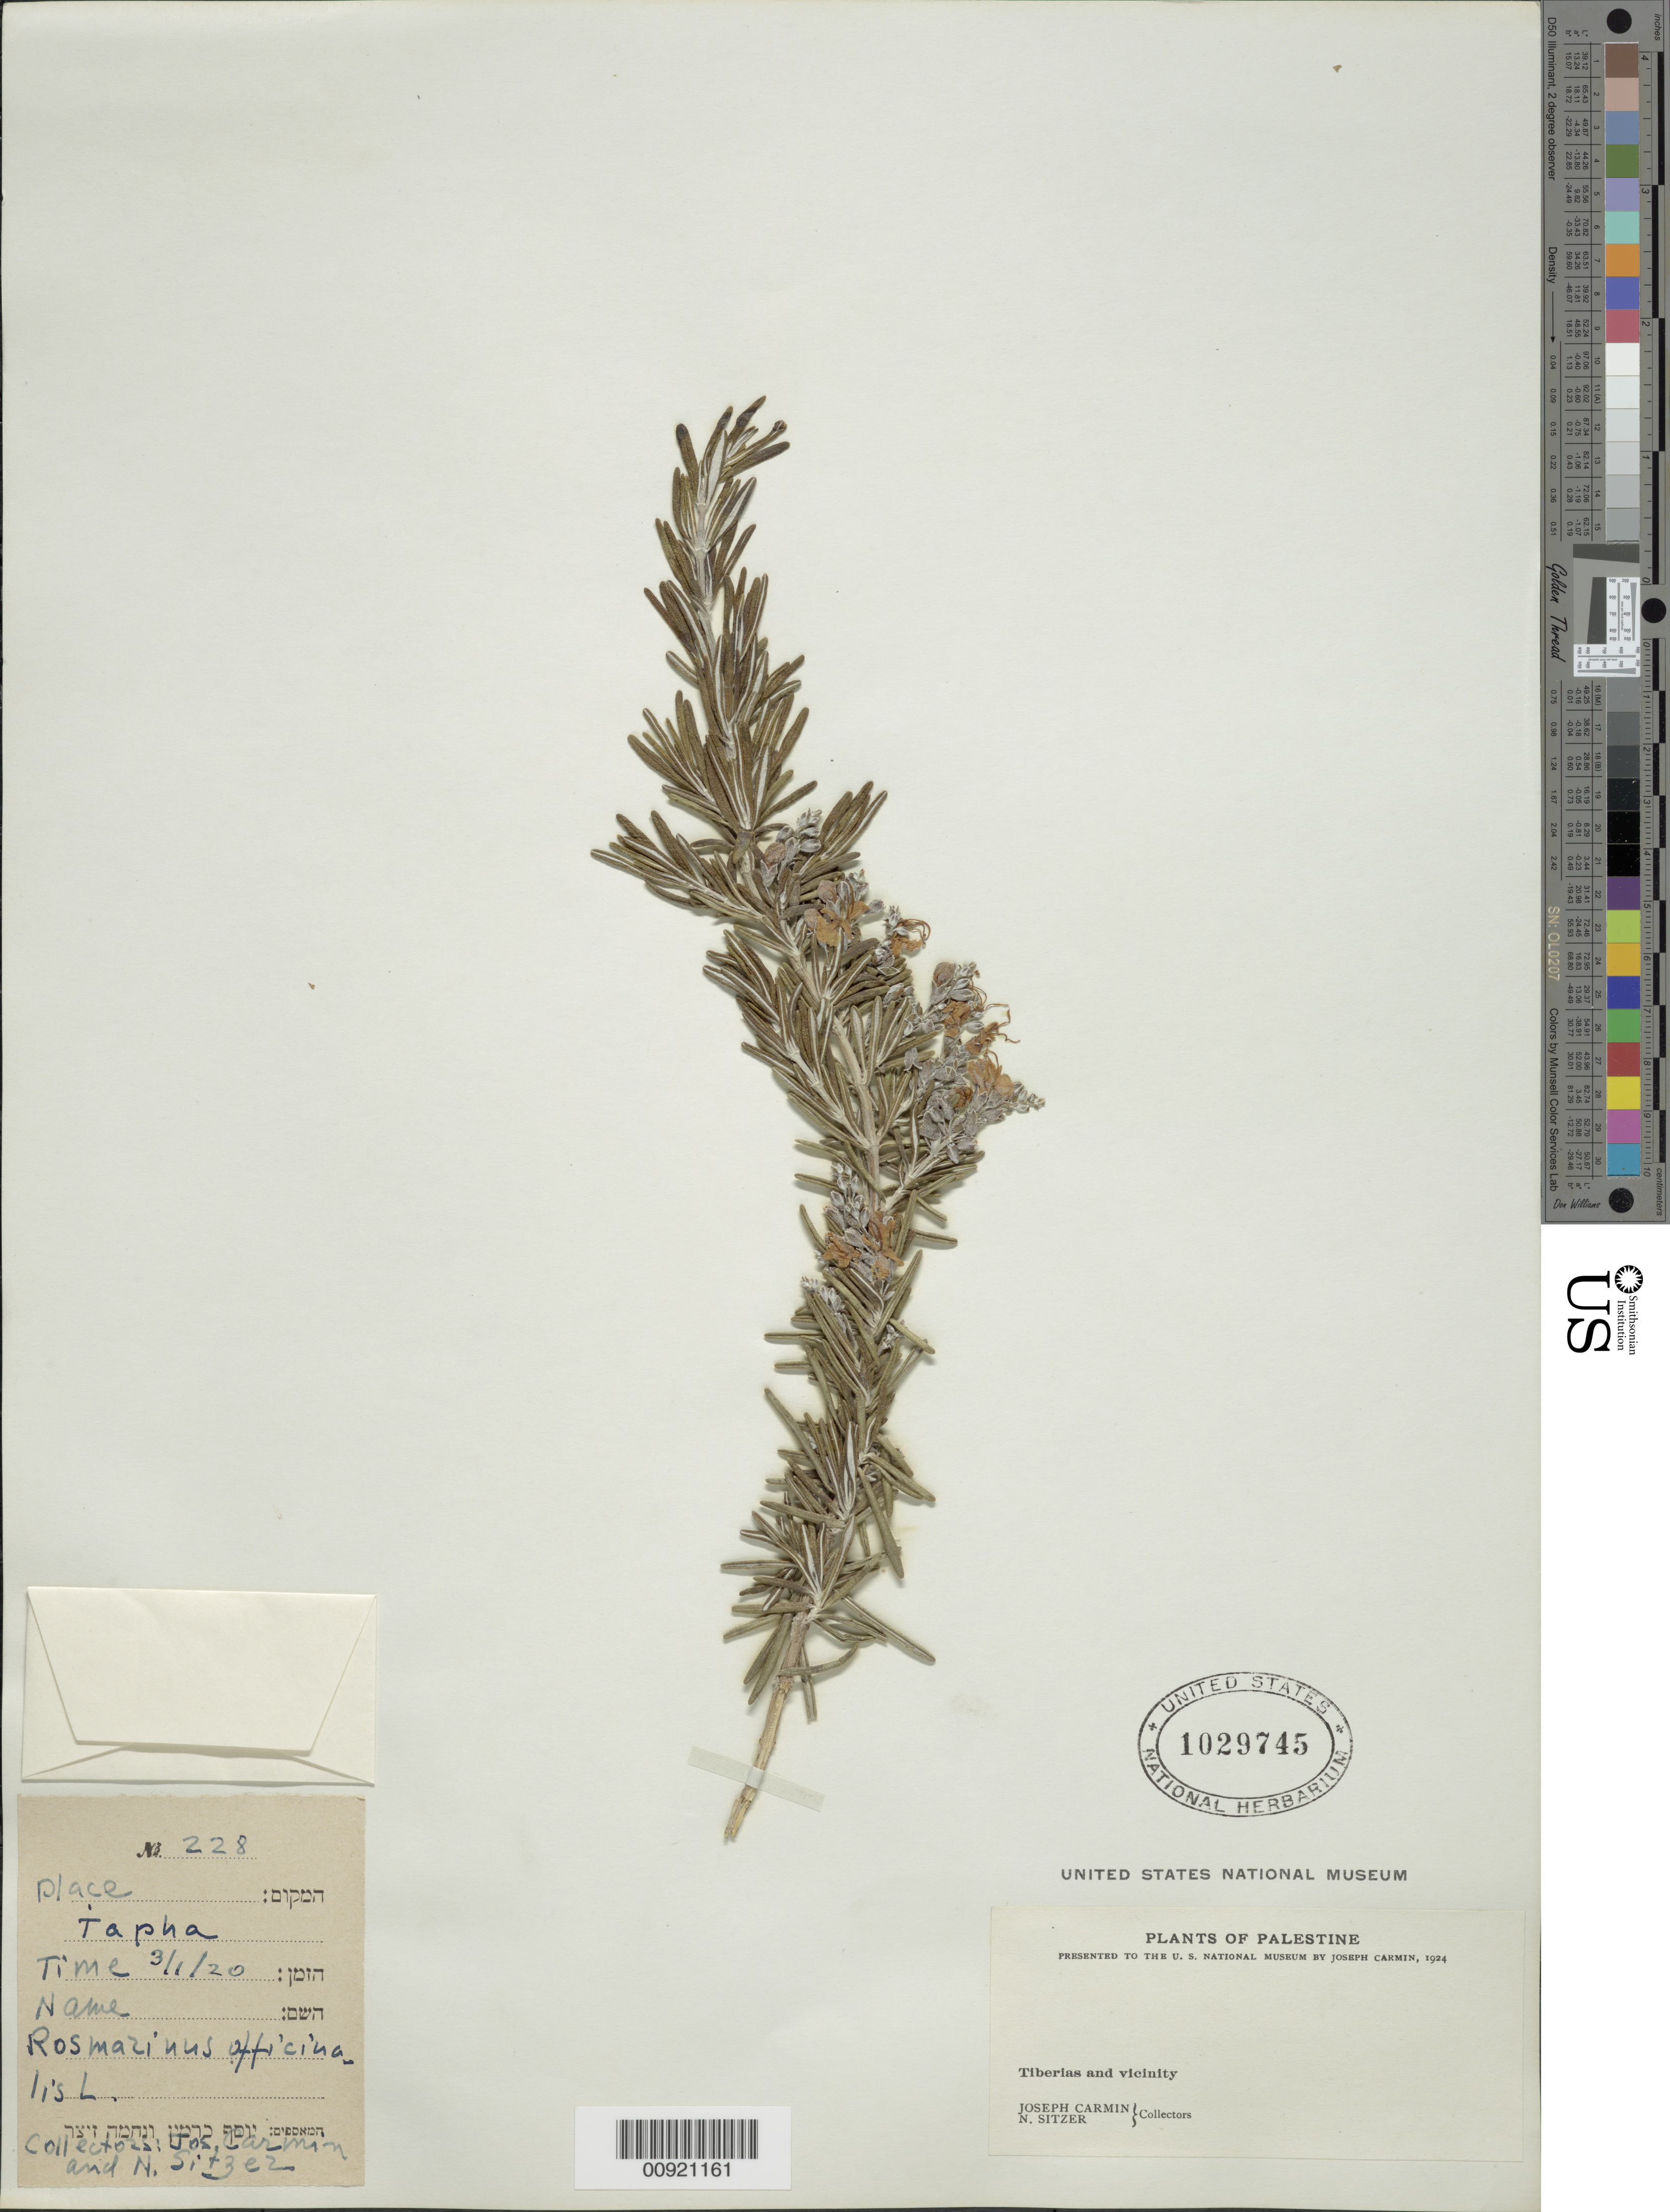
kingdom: Plantae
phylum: Tracheophyta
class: Magnoliopsida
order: Lamiales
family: Lamiaceae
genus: Rosmarinus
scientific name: Rosmarinus officinalis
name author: L.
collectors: J. Carmin & N. Sitzer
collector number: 228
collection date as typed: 03 Jan 1930 or 01 Mar 1930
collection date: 1930-01-03 or 1930-03-01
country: Israel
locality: Tiberias and vicinity. Tapha.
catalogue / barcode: US 1029745